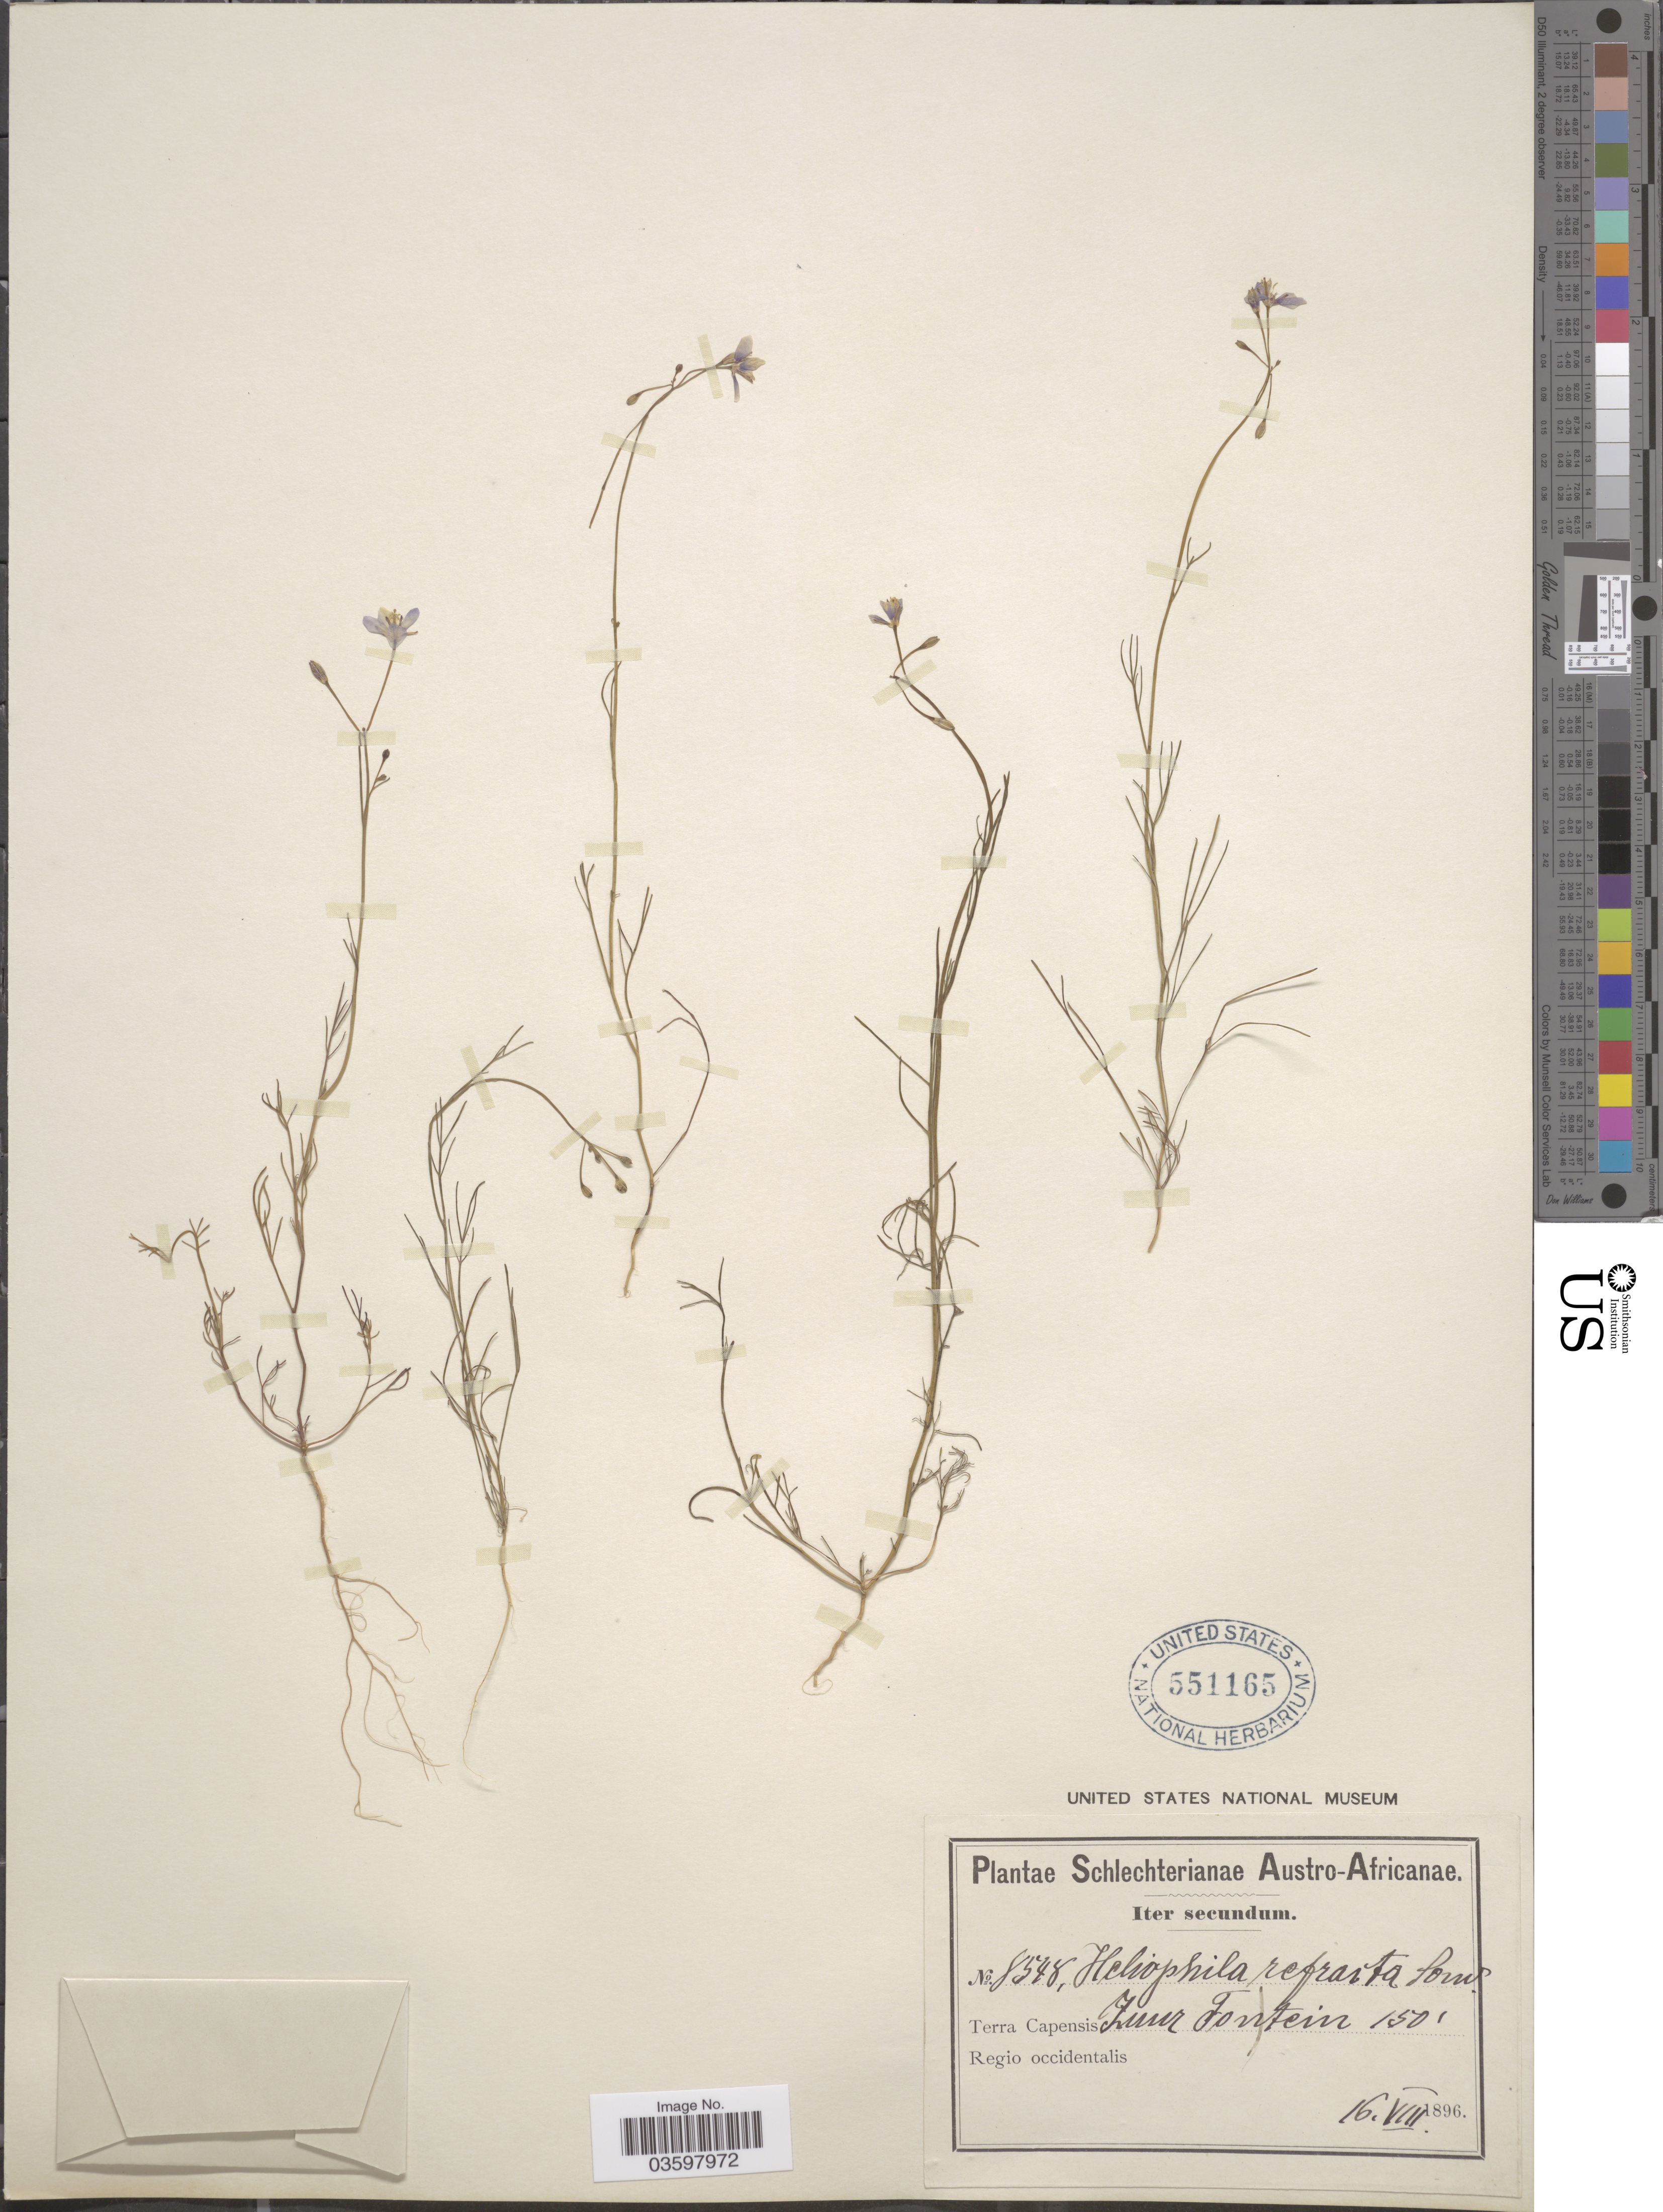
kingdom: Plantae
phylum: Tracheophyta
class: Magnoliopsida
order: Brassicales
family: Brassicaceae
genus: Heliophila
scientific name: Heliophila refracta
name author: Sond.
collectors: Schlechter, --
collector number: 8548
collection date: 1896-08-16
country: South Africa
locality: Austro-Africanae. Terra Capensis. Regio occidentalis. Zuur Fontein.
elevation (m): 46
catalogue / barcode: US 551165